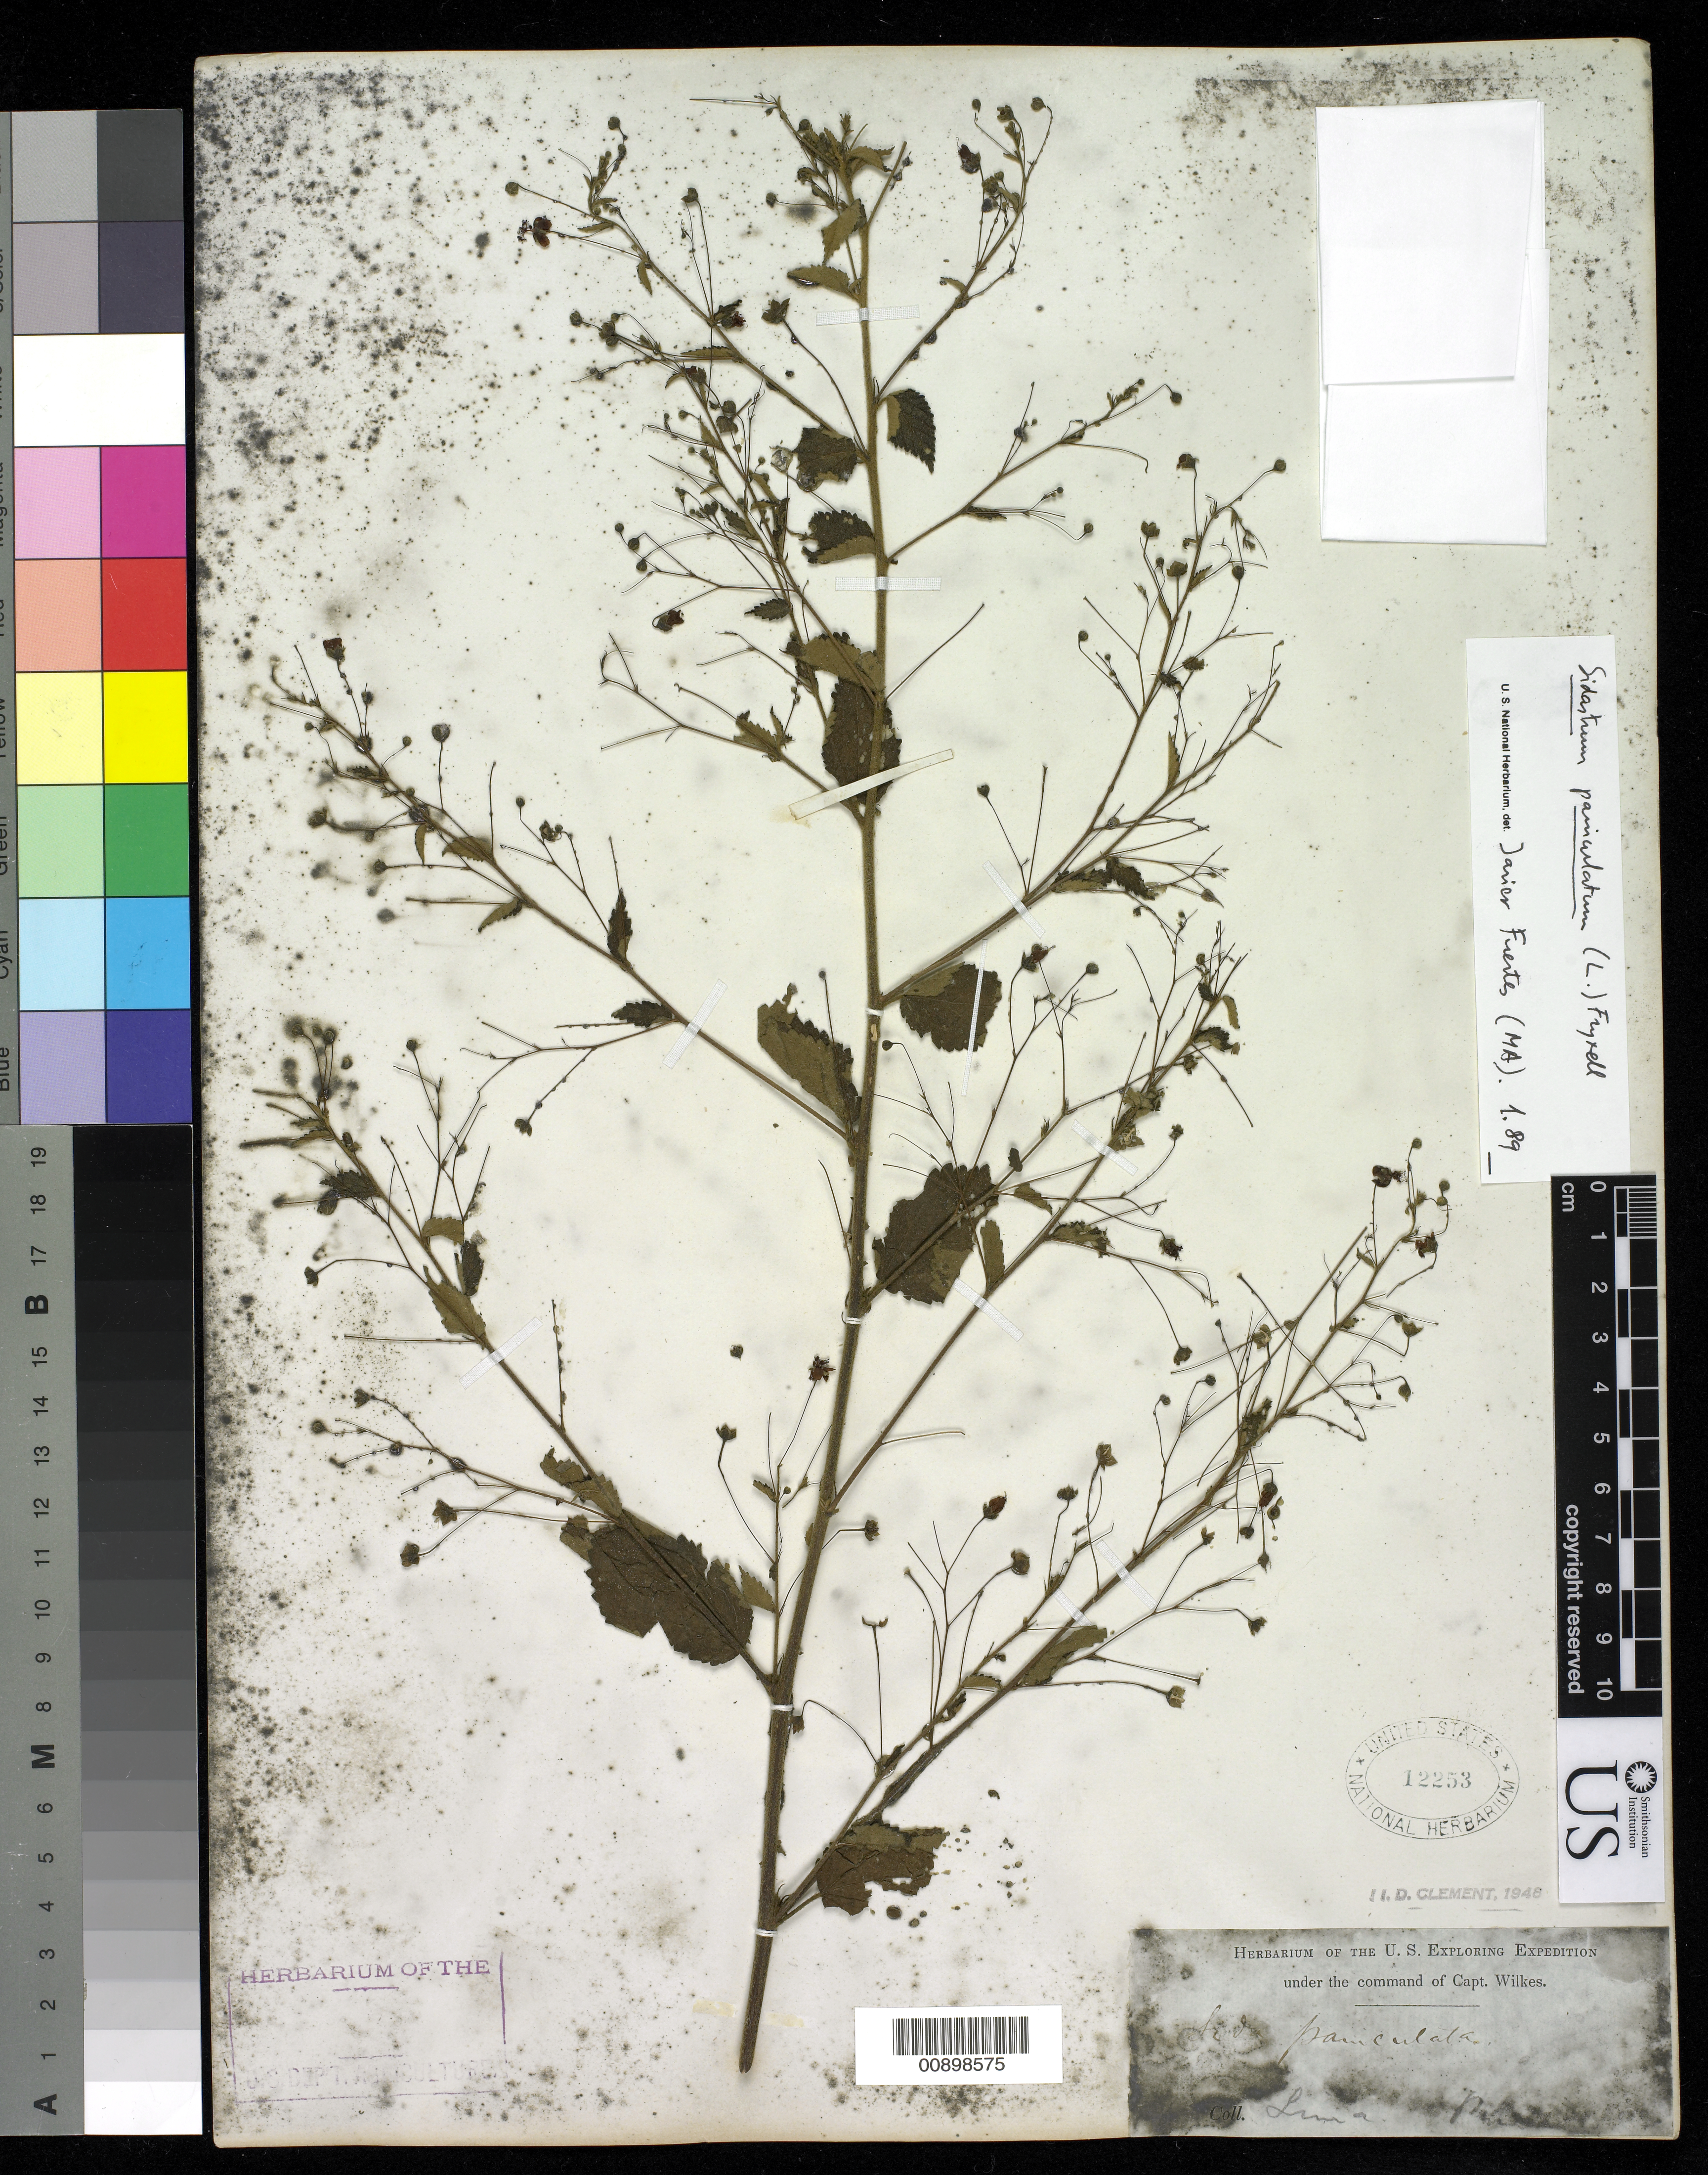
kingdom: Plantae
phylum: Tracheophyta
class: Magnoliopsida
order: Malvales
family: Malvaceae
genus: Sidastrum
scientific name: Sidastrum paniculatum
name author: (L.) Fryxell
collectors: Wilkes Explor. Exped.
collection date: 1838/1842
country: Peru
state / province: Lima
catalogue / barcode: US 12253